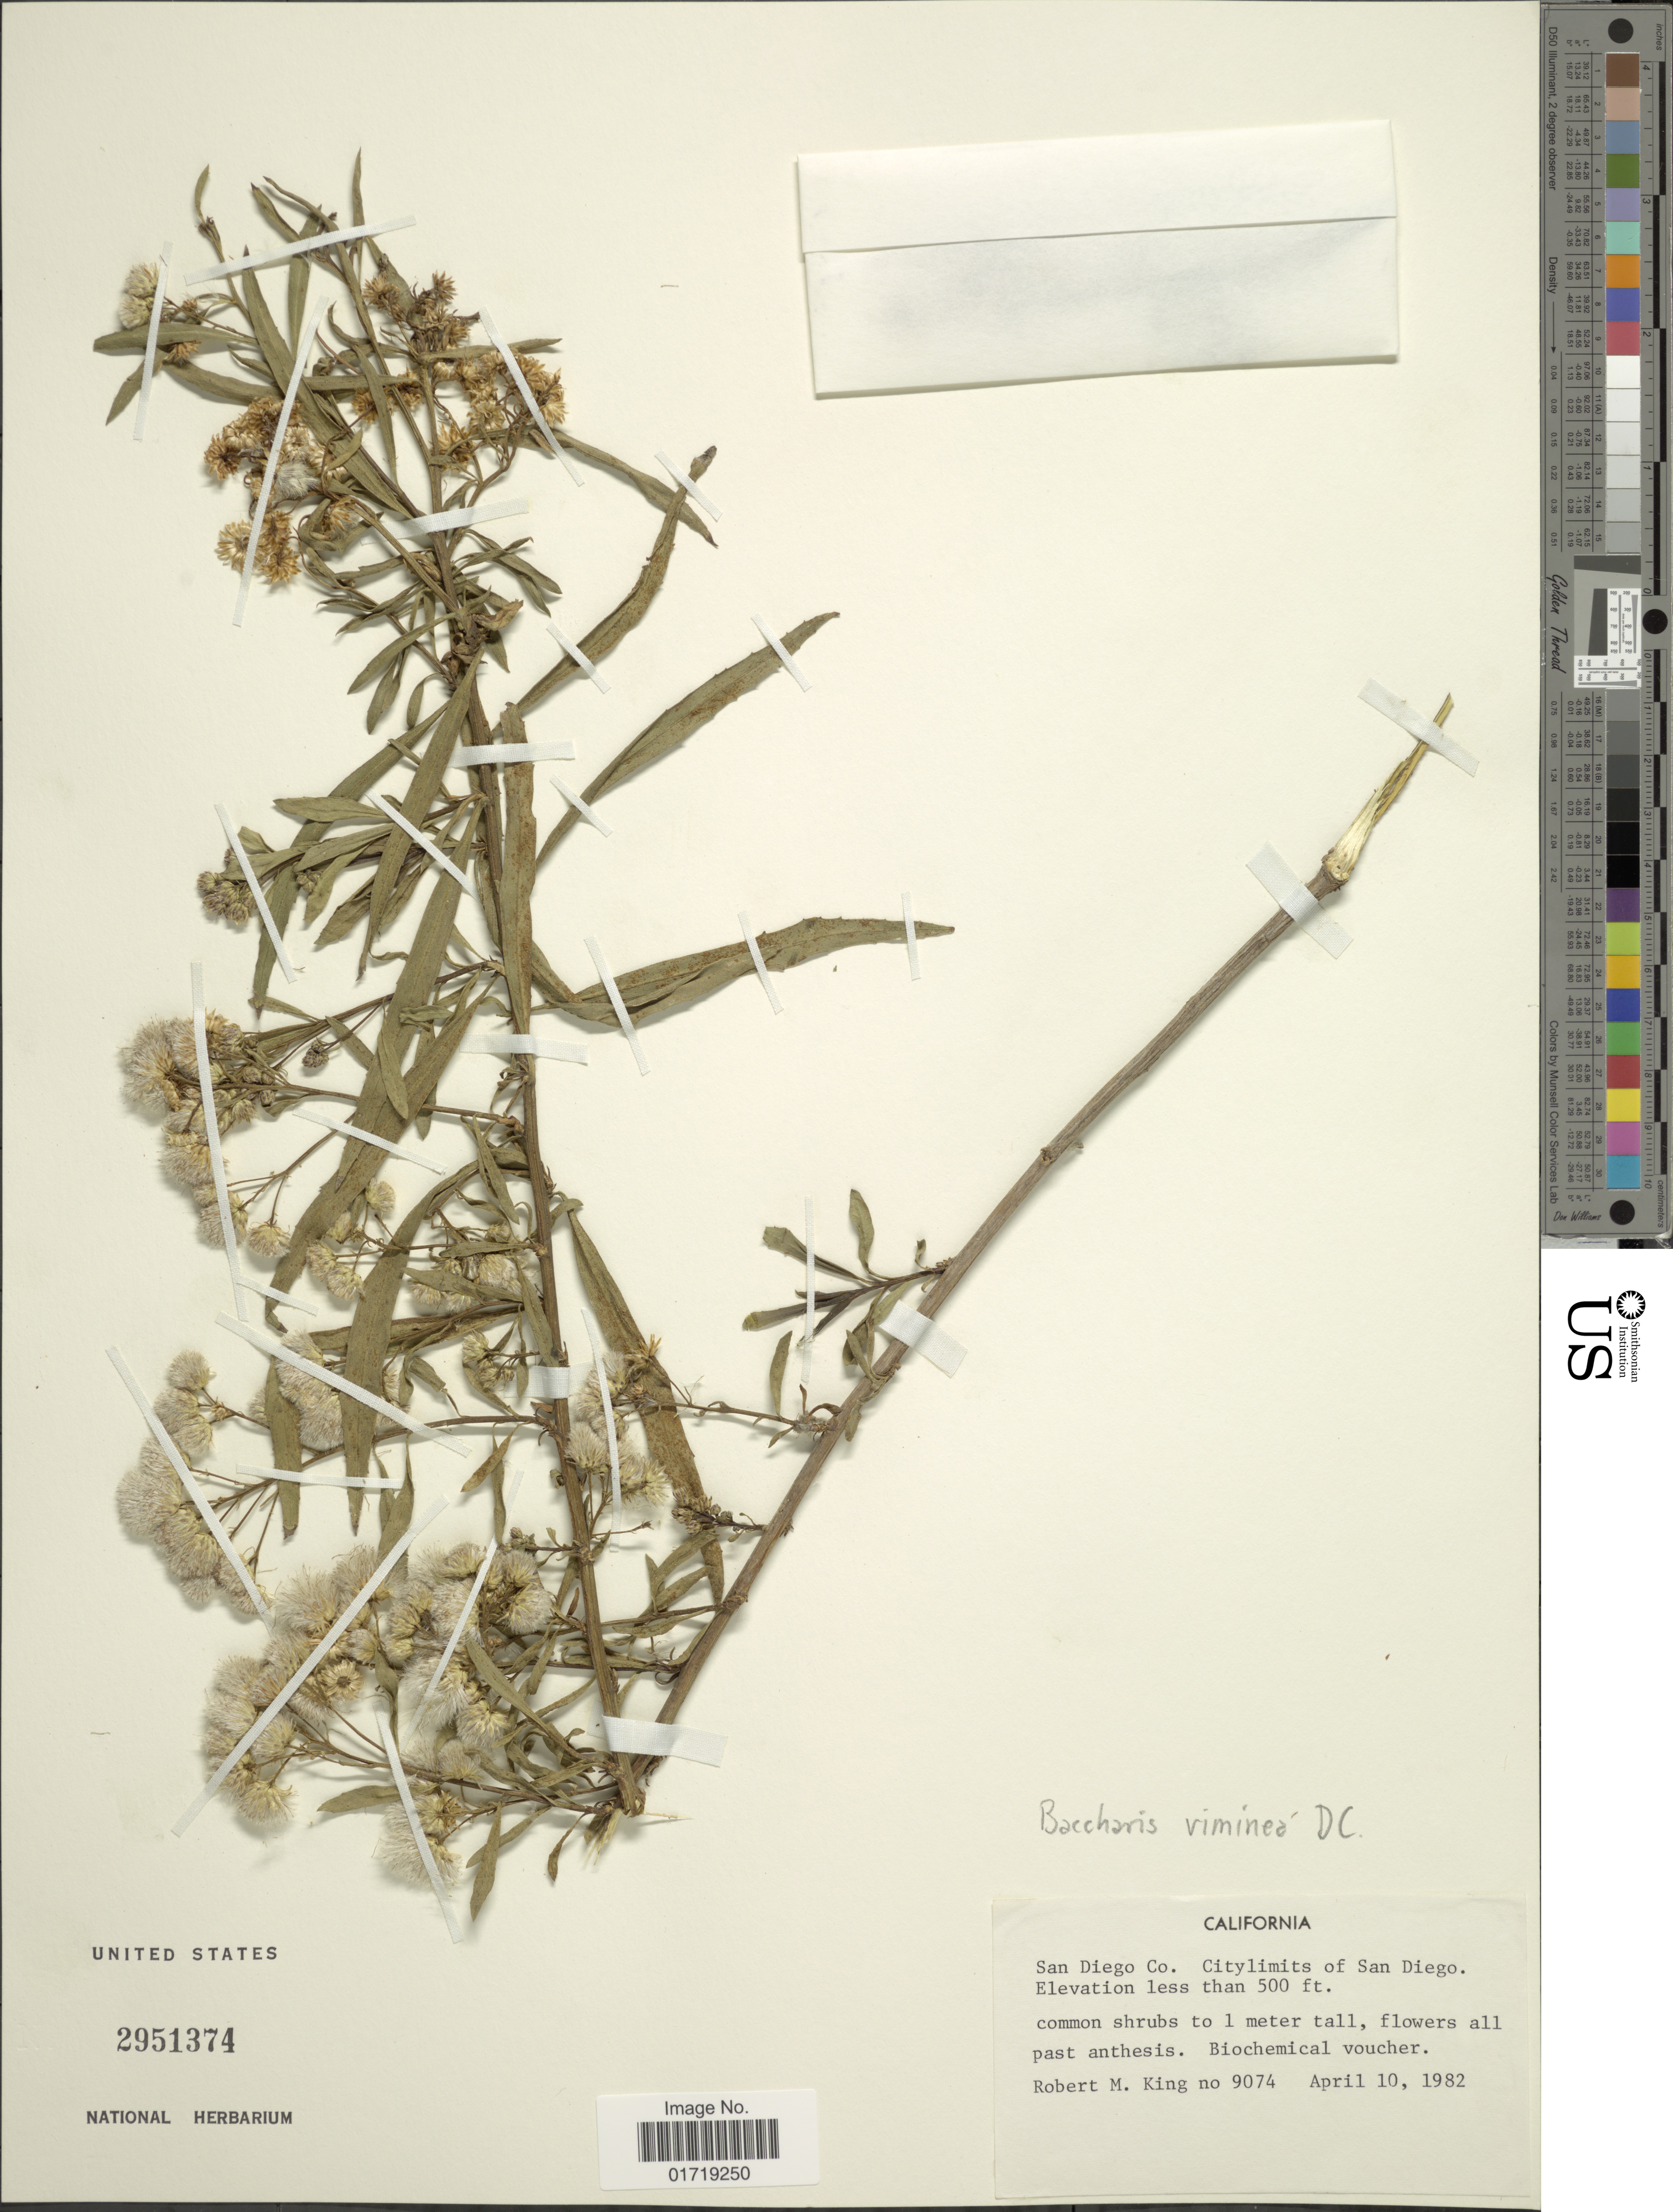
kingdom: Plantae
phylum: Tracheophyta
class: Magnoliopsida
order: Asterales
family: Asteraceae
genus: Baccharis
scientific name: Baccharis viminea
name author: DC.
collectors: R. M. King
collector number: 9074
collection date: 1982-04-10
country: United States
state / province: California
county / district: San Diego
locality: San Diego Co., Citylimits of San Diego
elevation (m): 152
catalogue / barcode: US 2951374